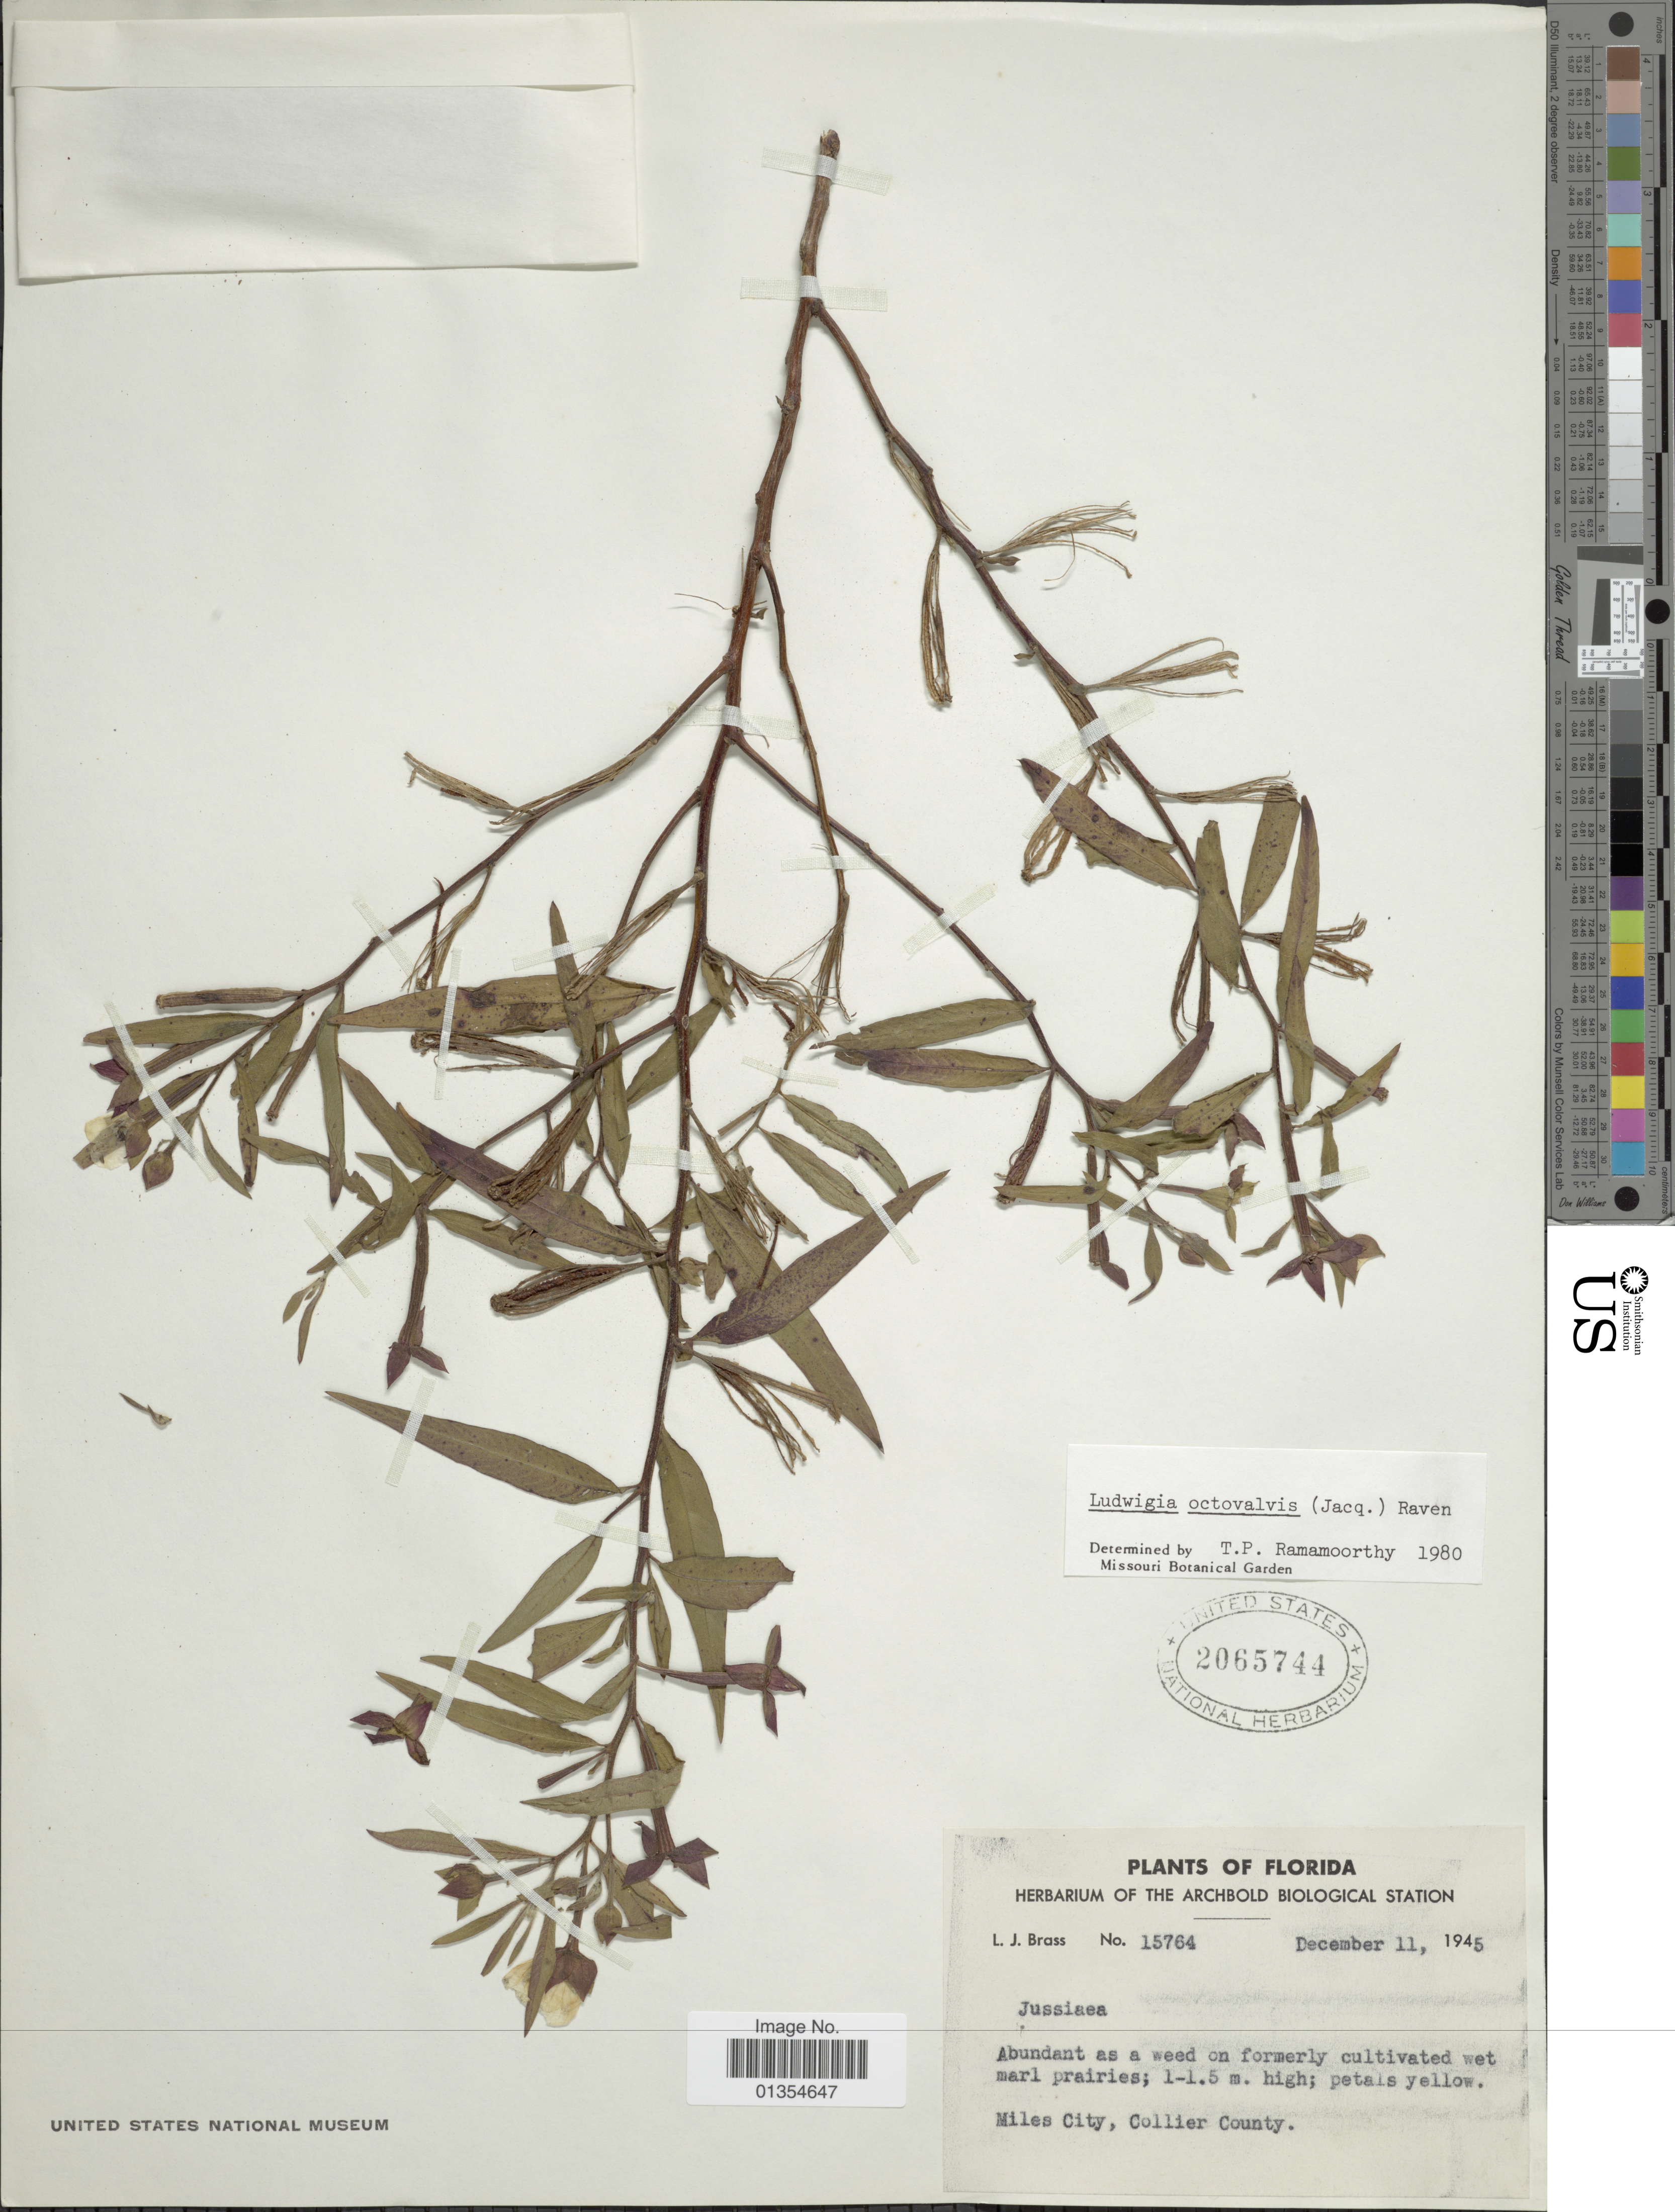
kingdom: Plantae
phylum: Tracheophyta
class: Magnoliopsida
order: Myrtales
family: Onagraceae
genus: Ludwigia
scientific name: Ludwigia octovalvis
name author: (Jacq.) P.H. Raven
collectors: L. J. Brass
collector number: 15764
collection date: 1945-12-11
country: United States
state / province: Florida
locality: Miles City, Collier County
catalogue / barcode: US 2065744